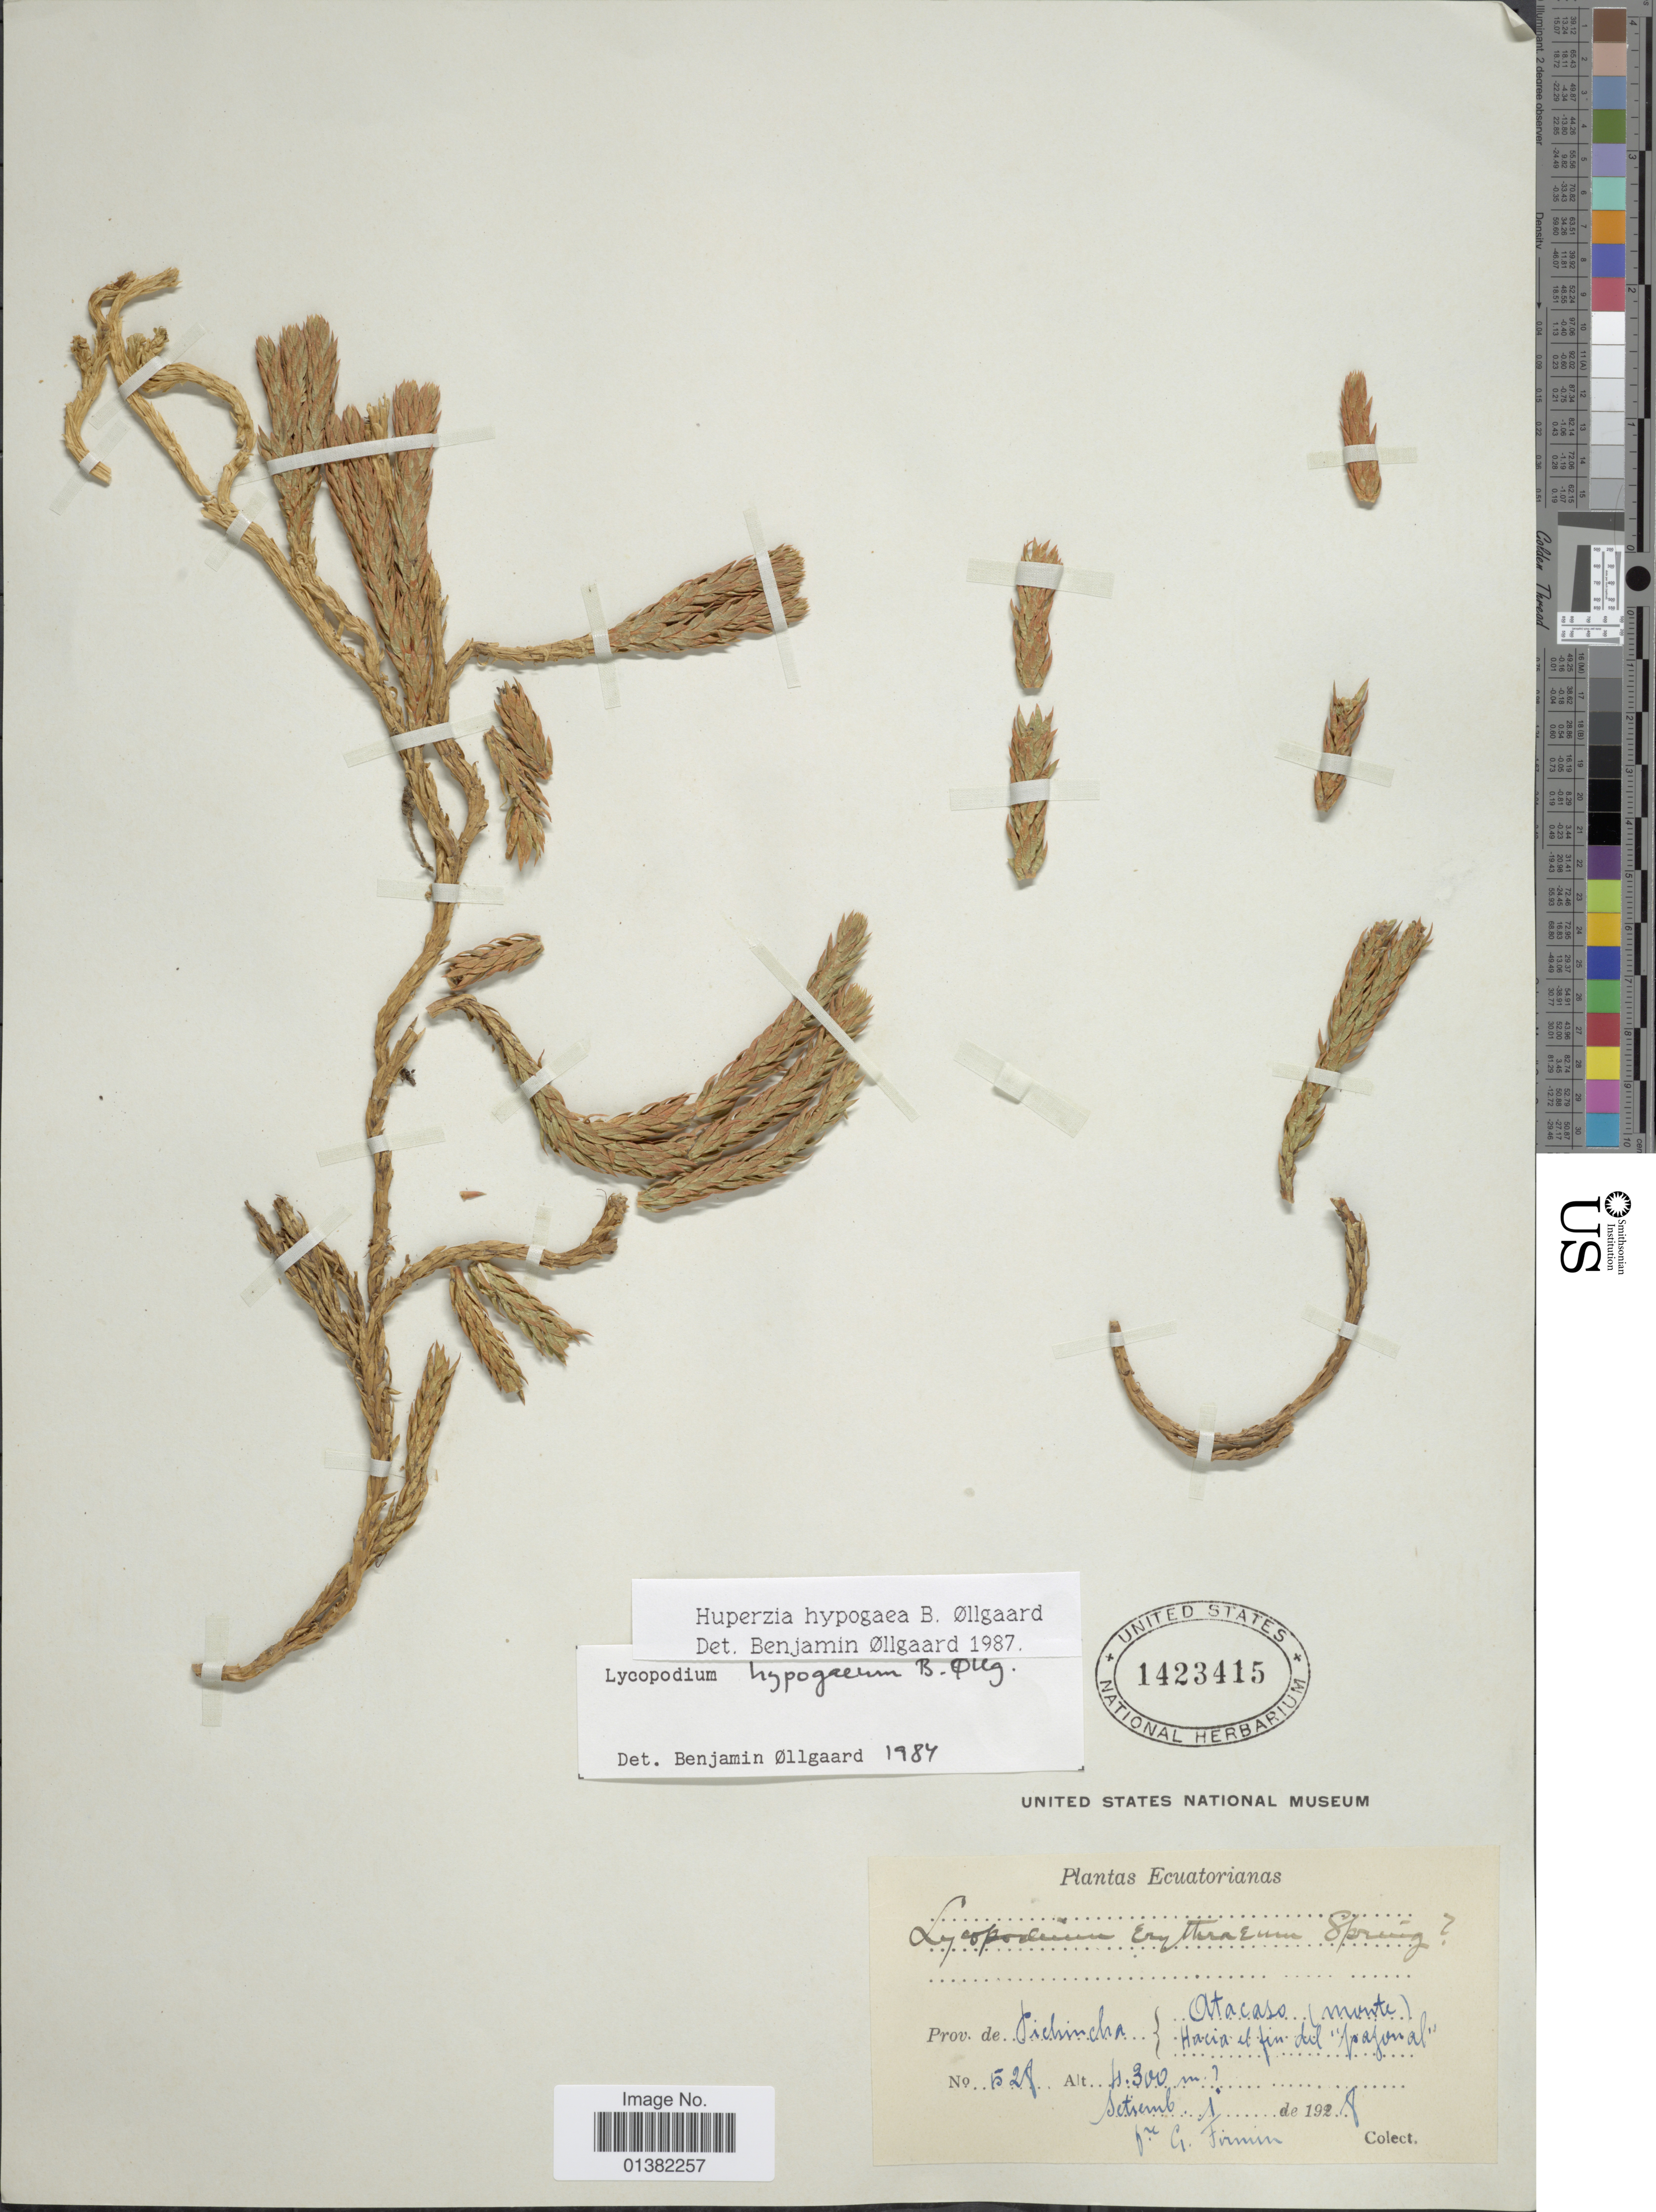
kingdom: Plantae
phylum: Tracheophyta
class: Lycopodiopsida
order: Lycopodiales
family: Lycopodiaceae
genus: Phlegmariurus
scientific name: Phlegmariurus hypogaeus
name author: (B. Øllg.) B. Øllg.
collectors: G. Firmin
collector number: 1528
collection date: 1928-09-01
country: Ecuador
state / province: Pichincha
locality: Atacazo (monte) Hacia el fin del "pajoral"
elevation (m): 4300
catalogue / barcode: US 1423415